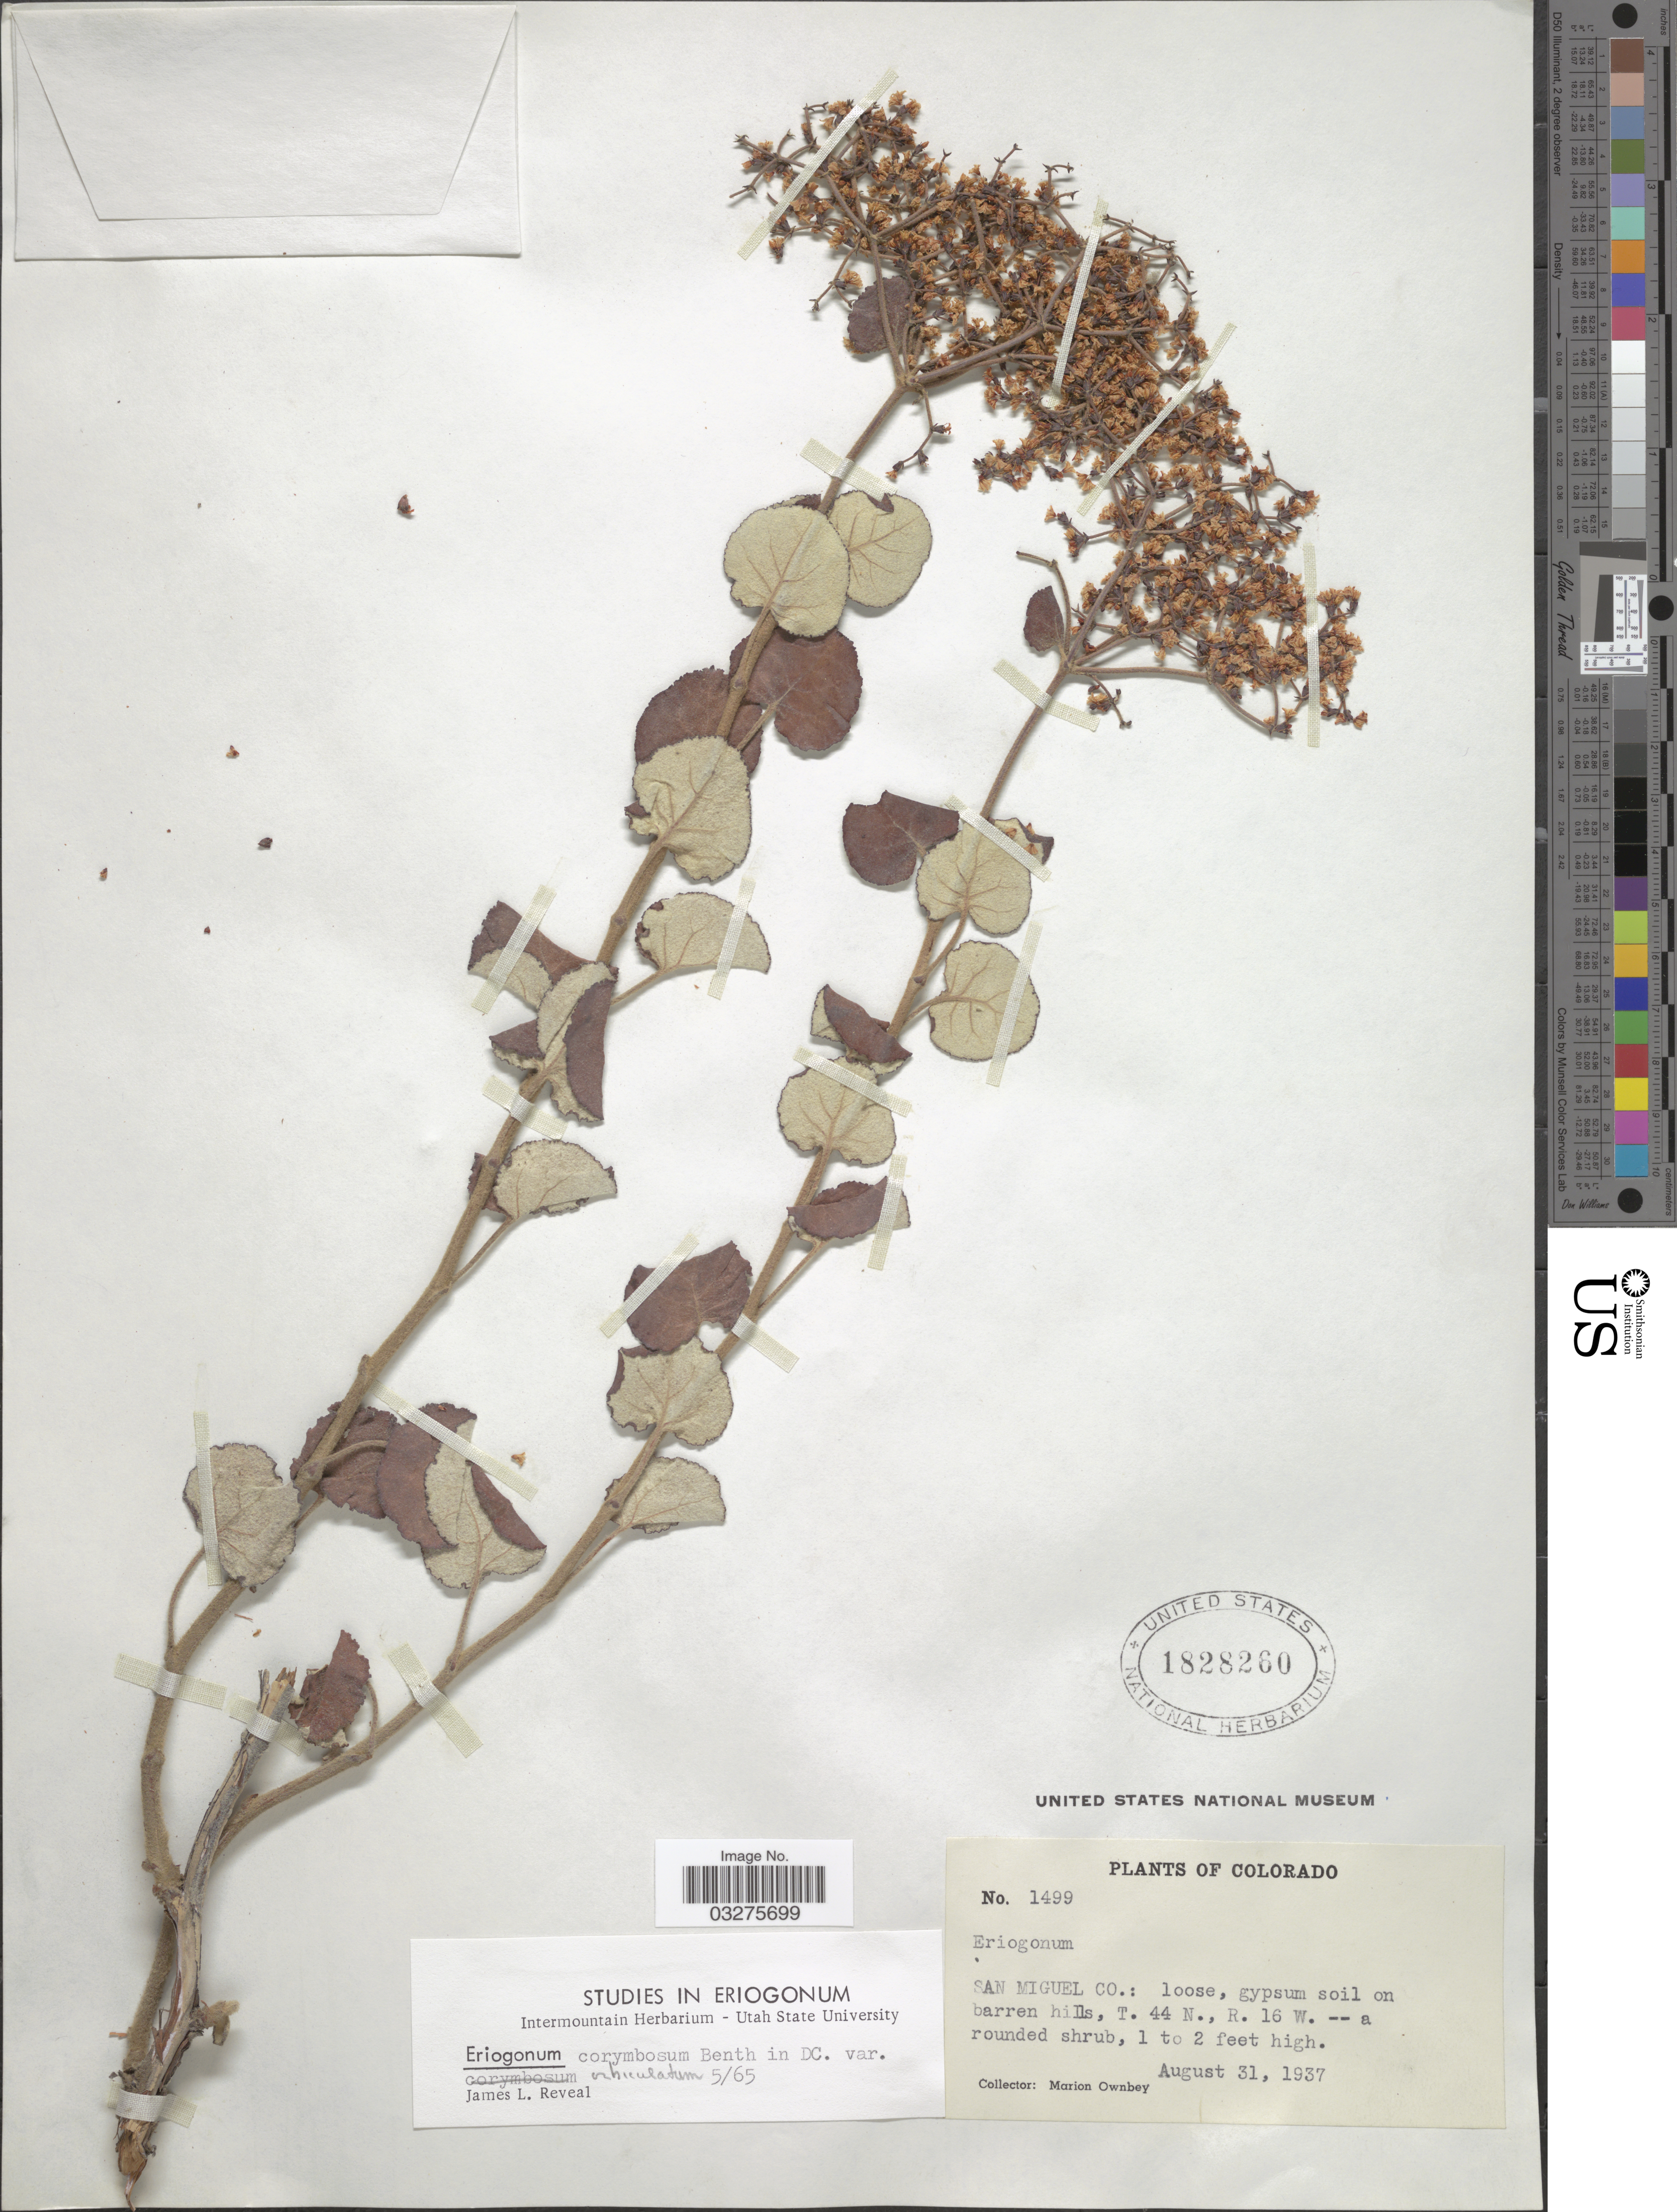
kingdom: Plantae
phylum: Tracheophyta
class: Magnoliopsida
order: Caryophyllales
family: Polygonaceae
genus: Eriogonum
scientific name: Eriogonum corymbosum var. orbiculatum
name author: (S. Stokes) Reveal & Brotherson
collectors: M. Ownbey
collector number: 1499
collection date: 1937-08-31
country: United States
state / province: Colorado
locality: San Miguel Co.: loose, gypsum soil on barren hills, T.44 N., R. 16 W.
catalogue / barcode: US 1828260